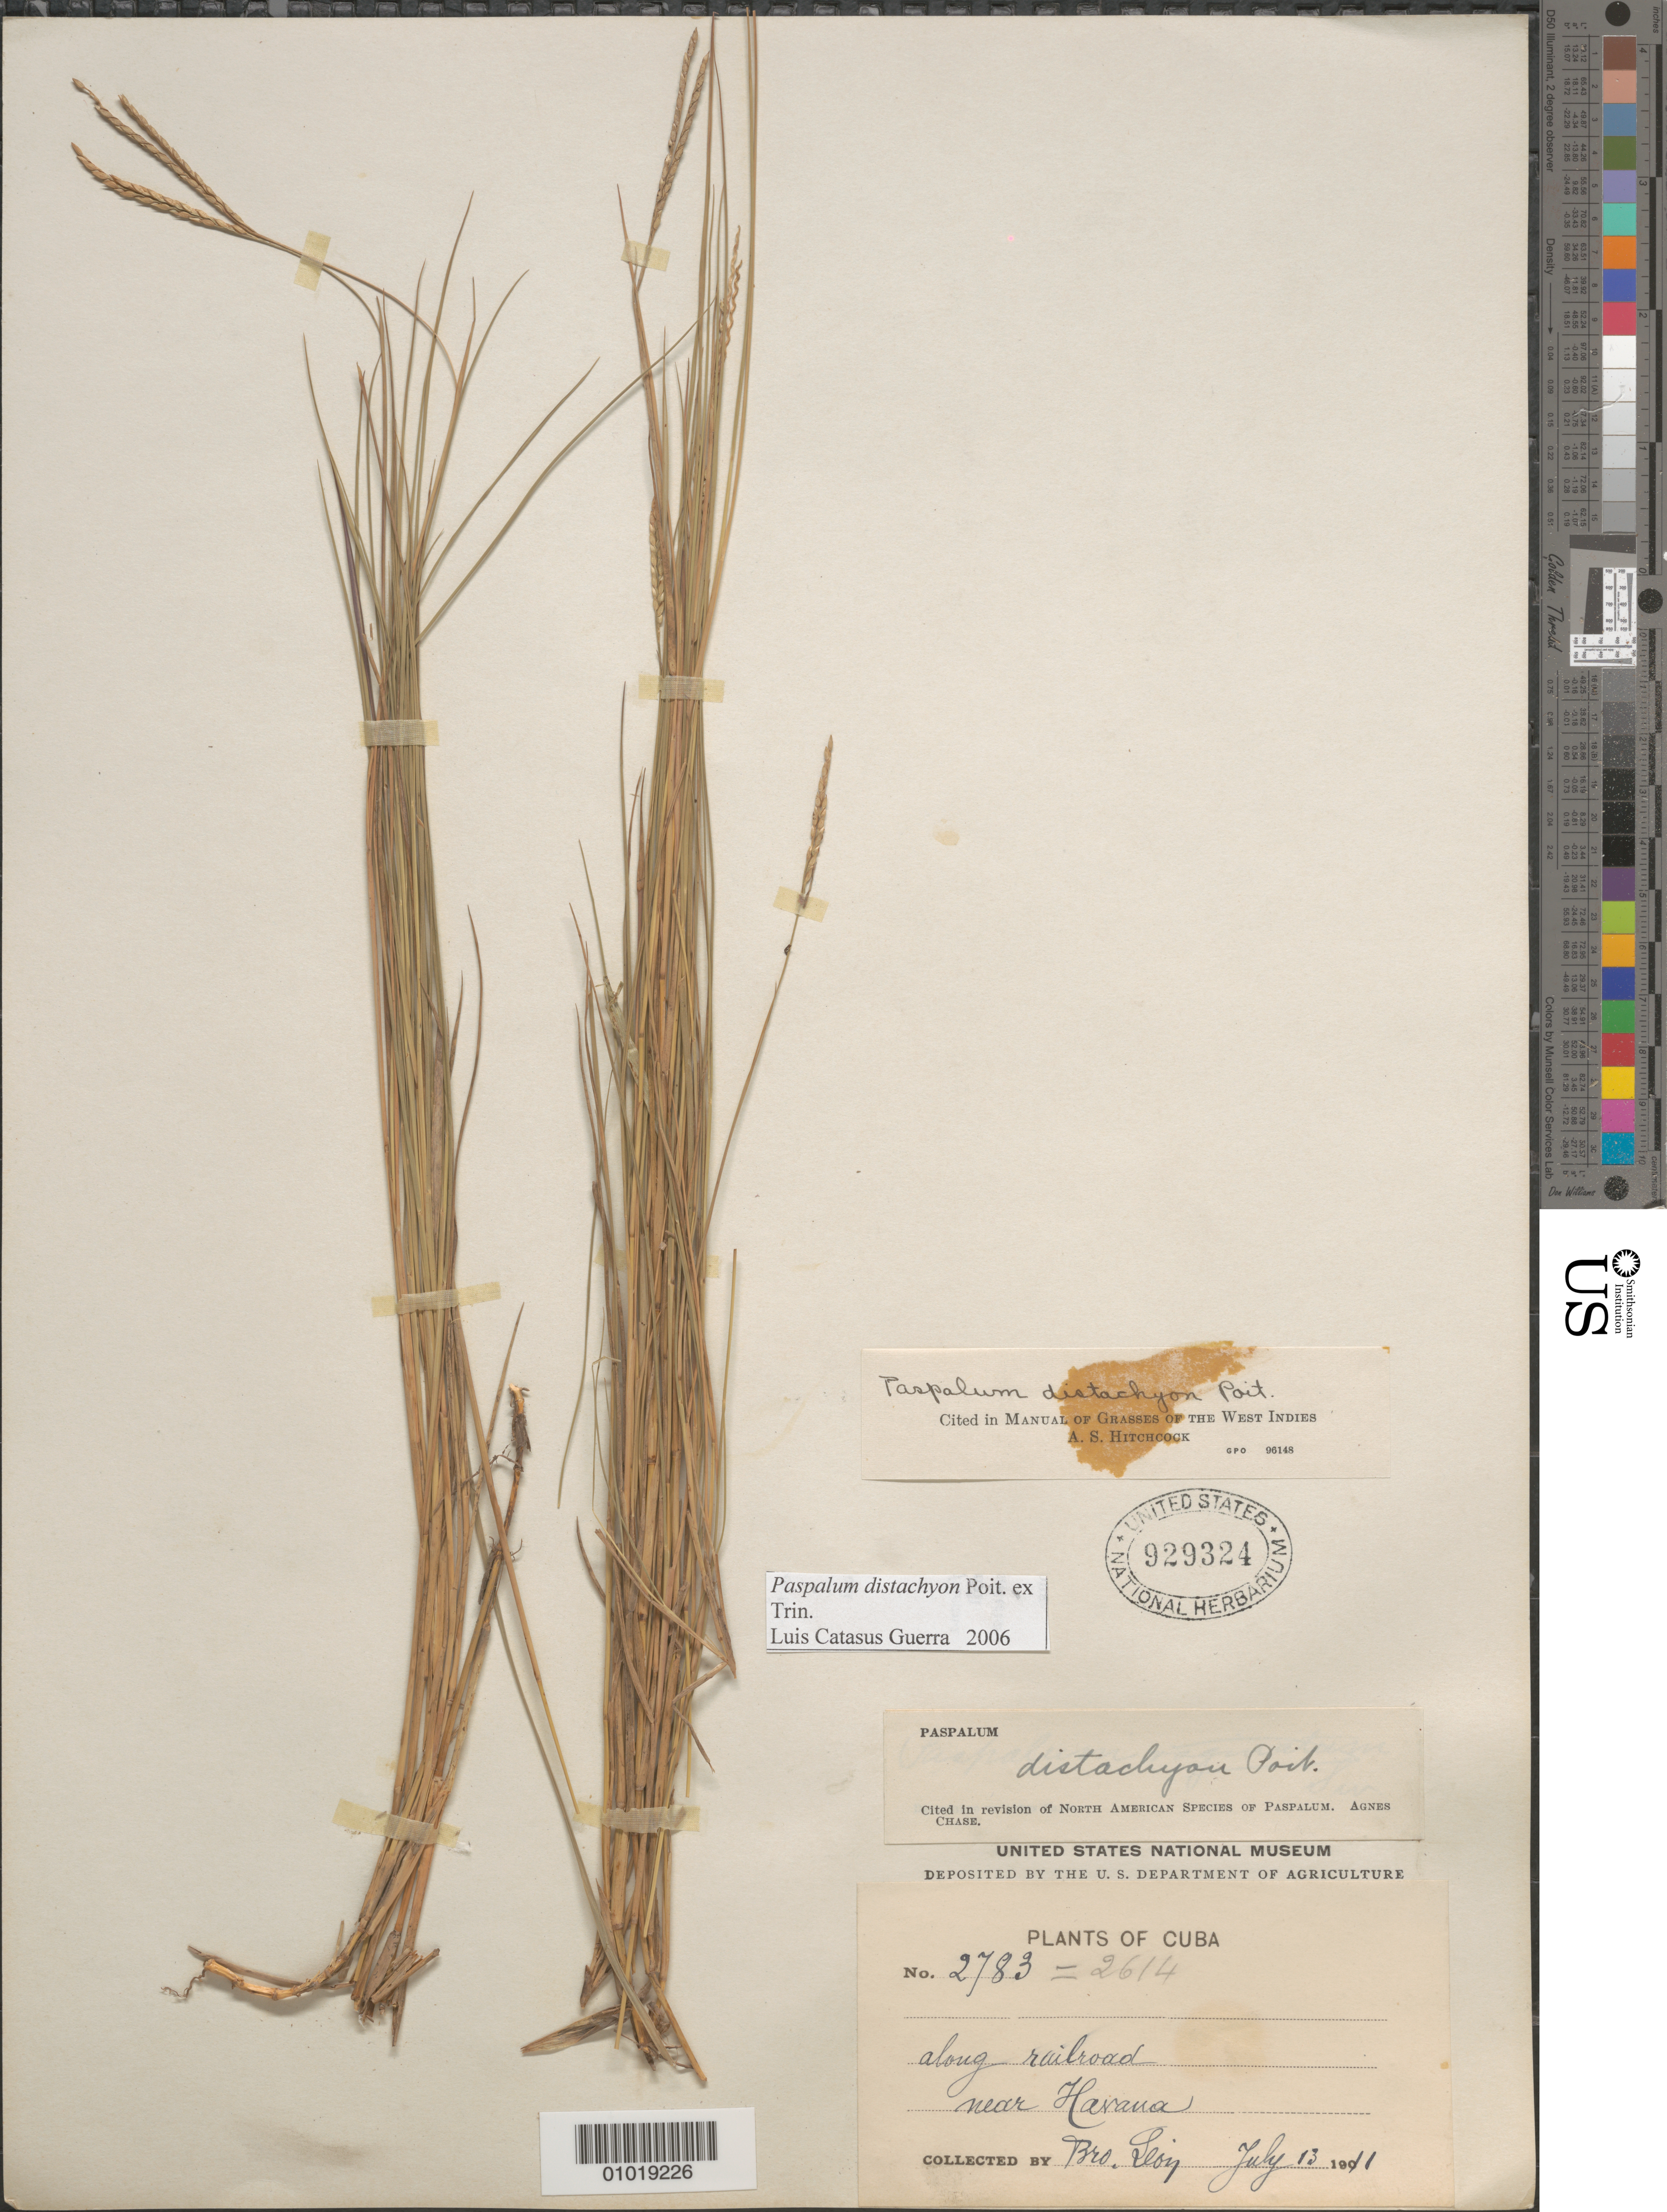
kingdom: Plantae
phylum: Tracheophyta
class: Liliopsida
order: Poales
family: Poaceae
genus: Paspalum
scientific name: Paspalum distachyon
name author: Poiteau ex Trin.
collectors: Bro. León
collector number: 2783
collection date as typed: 13 Jul 1911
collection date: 1911-07-13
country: Cuba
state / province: La Habana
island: Cuba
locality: Along railroad near Havana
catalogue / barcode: US 929324